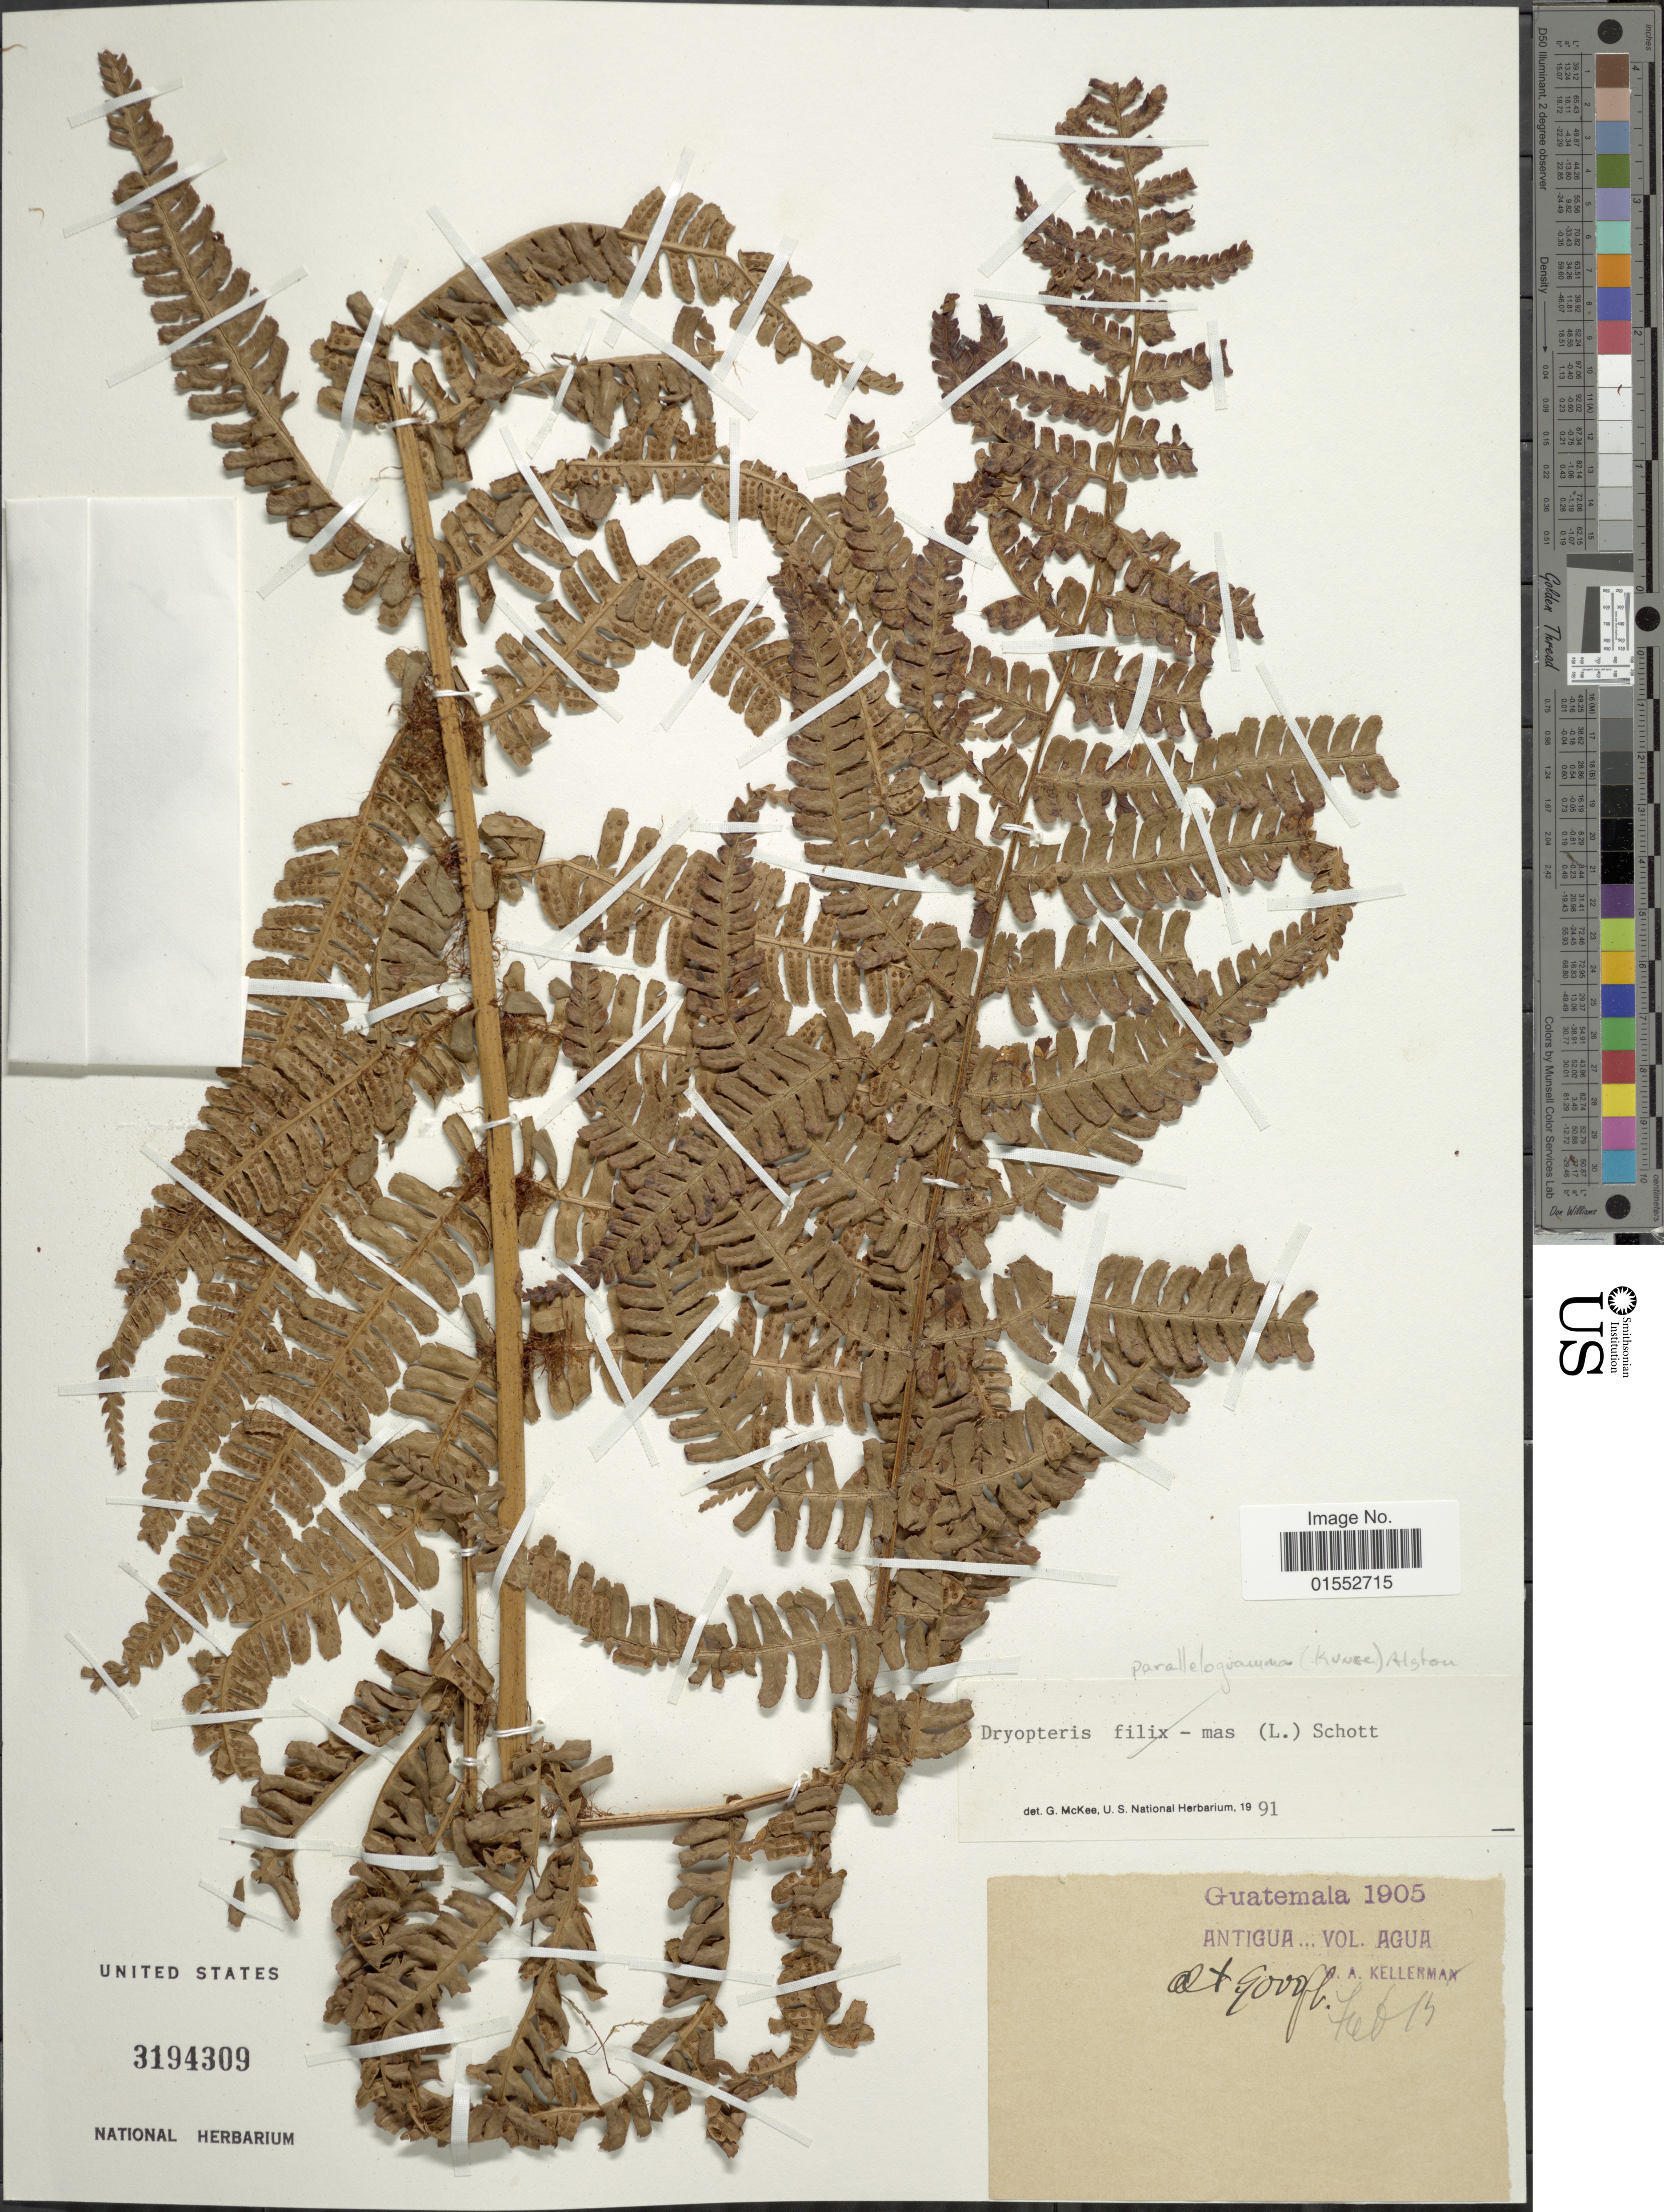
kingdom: Plantae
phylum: Tracheophyta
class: Polypodiopsida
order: Polypodiales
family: Dryopteridaceae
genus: Dryopteris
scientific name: Dryopteris wallichiana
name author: (Spreng.) Hyl.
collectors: W. Kellerman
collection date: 1905-02-13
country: Guatemala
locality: Antigua, Vol. Agua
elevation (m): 2743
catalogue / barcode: US 3194309